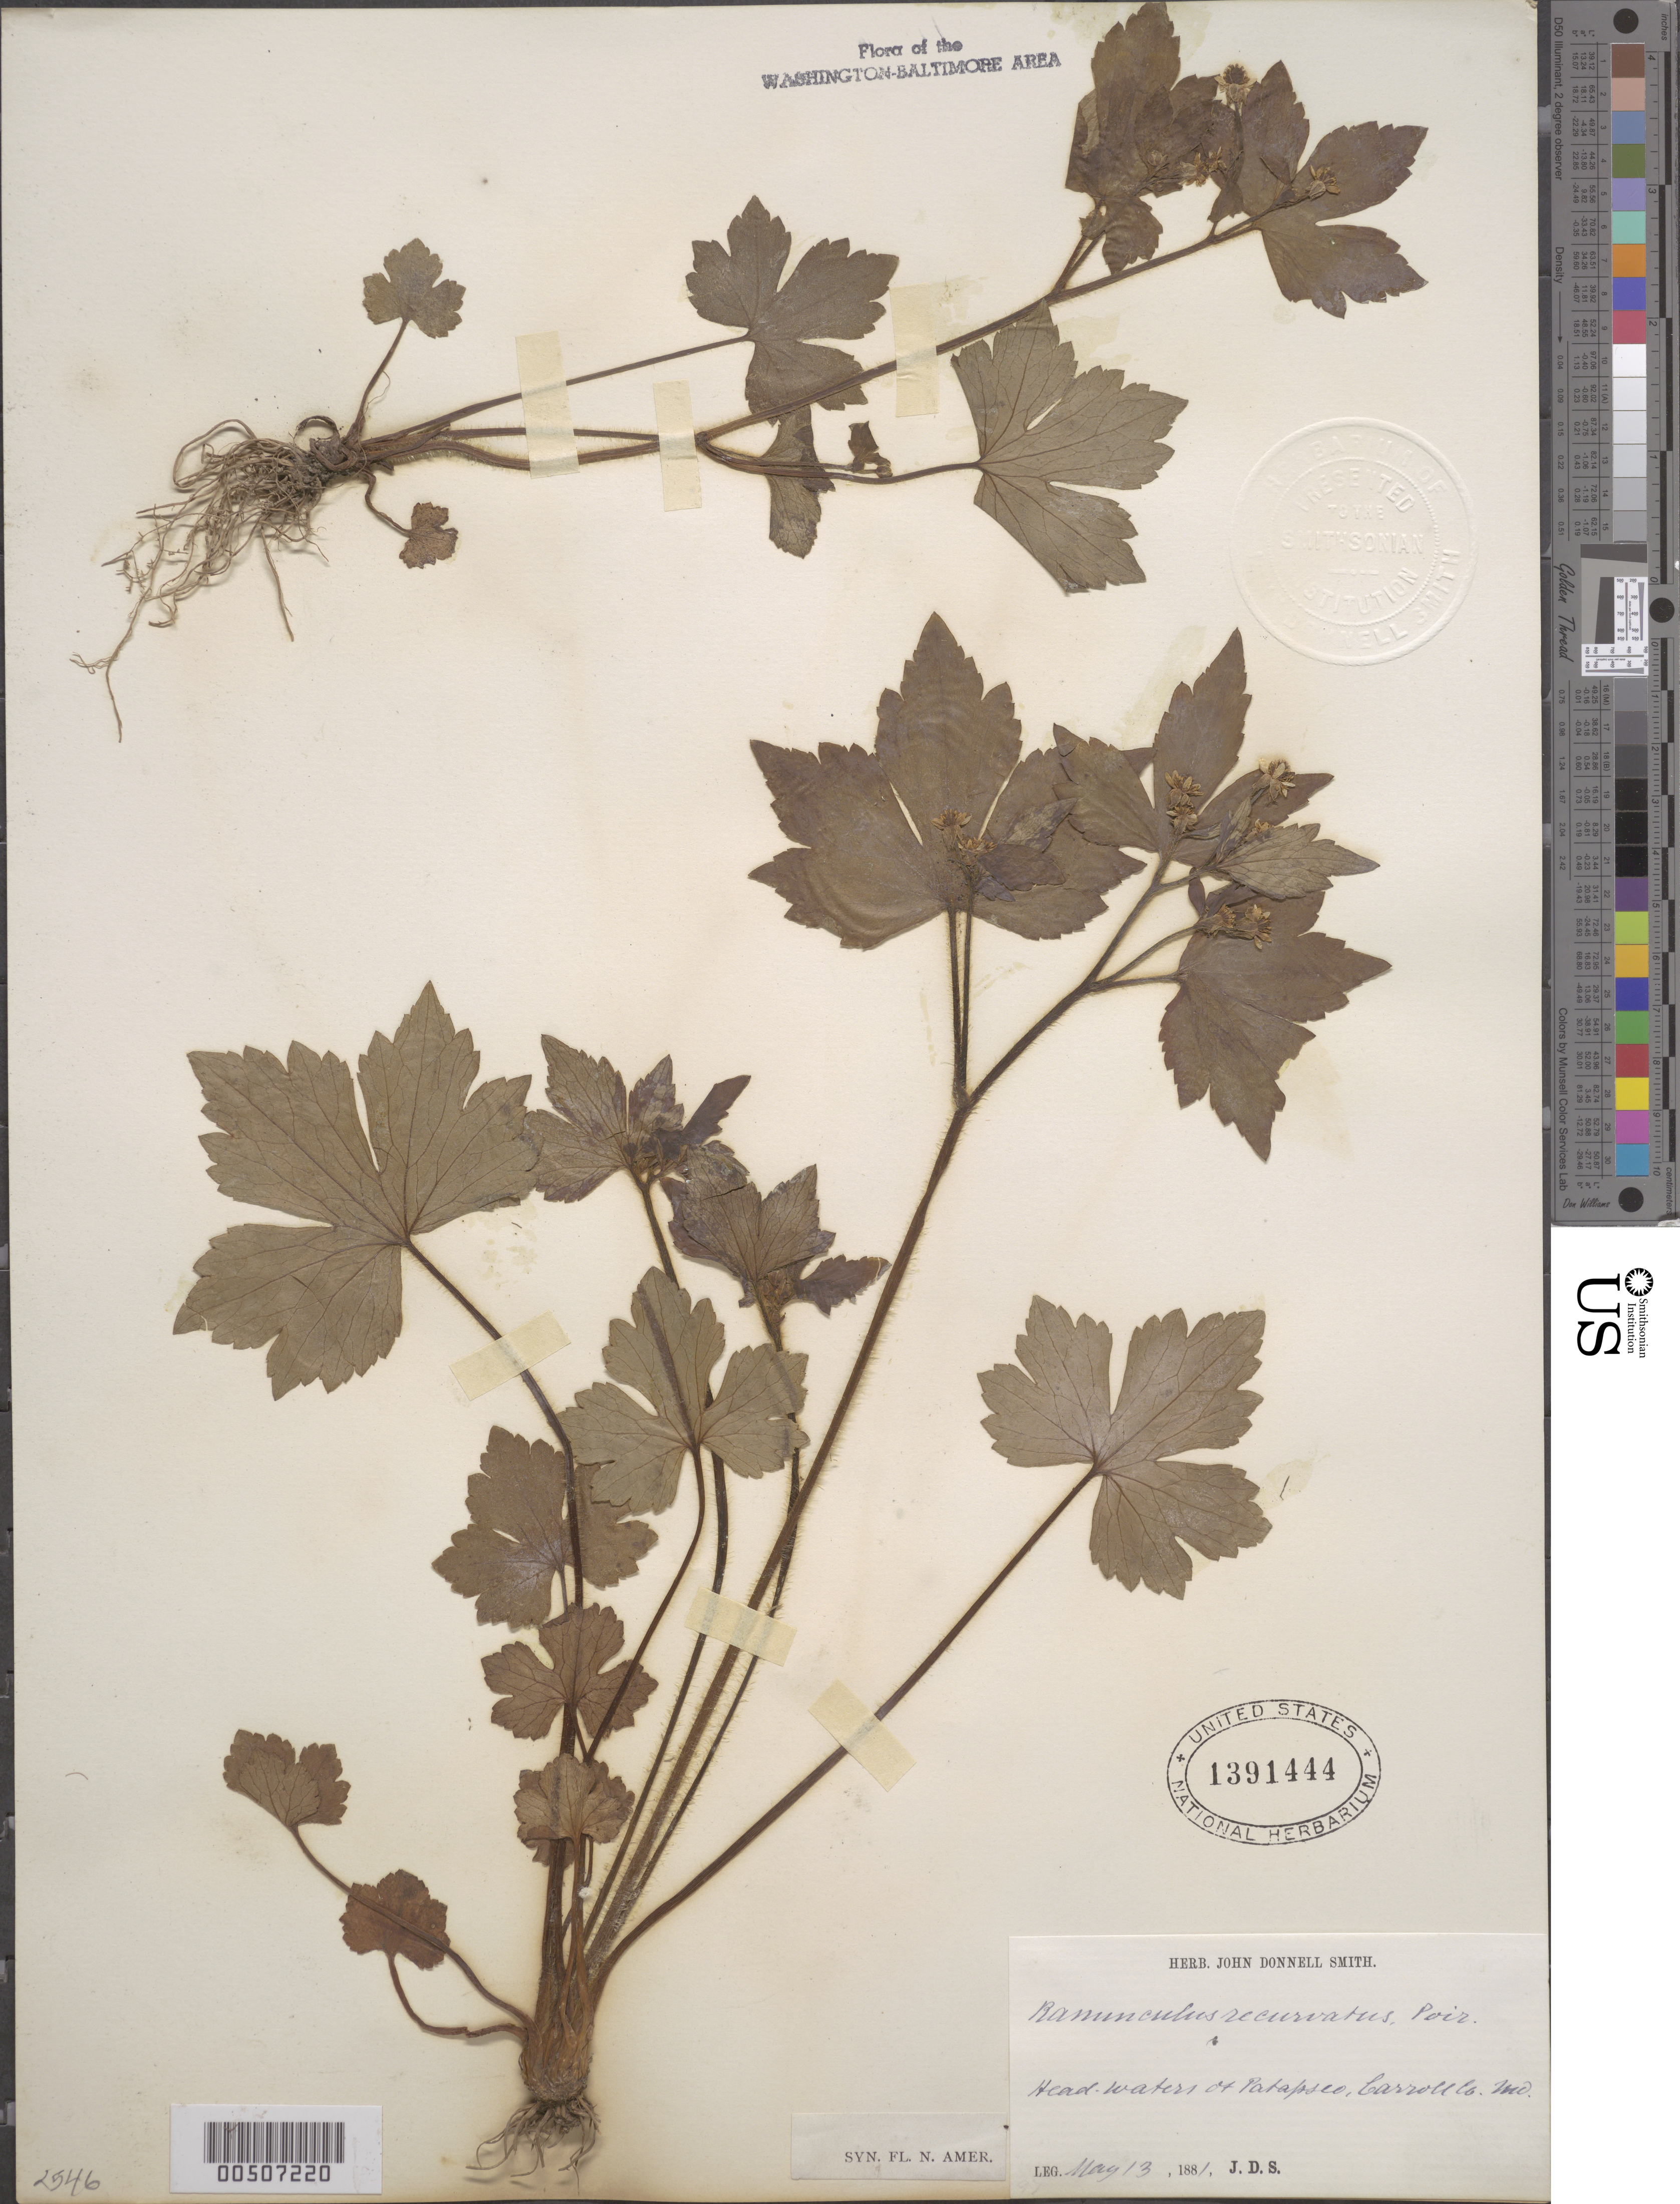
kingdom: Plantae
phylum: Tracheophyta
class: Magnoliopsida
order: Ranunculales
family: Ranunculaceae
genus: Ranunculus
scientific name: Ranunculus recurvatus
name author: Poir.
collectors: J. Donnell Smith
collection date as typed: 13 May 1881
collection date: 1881-05-13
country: United States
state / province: Maryland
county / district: Carroll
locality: Headwaters of Patapsco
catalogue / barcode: US 1391444